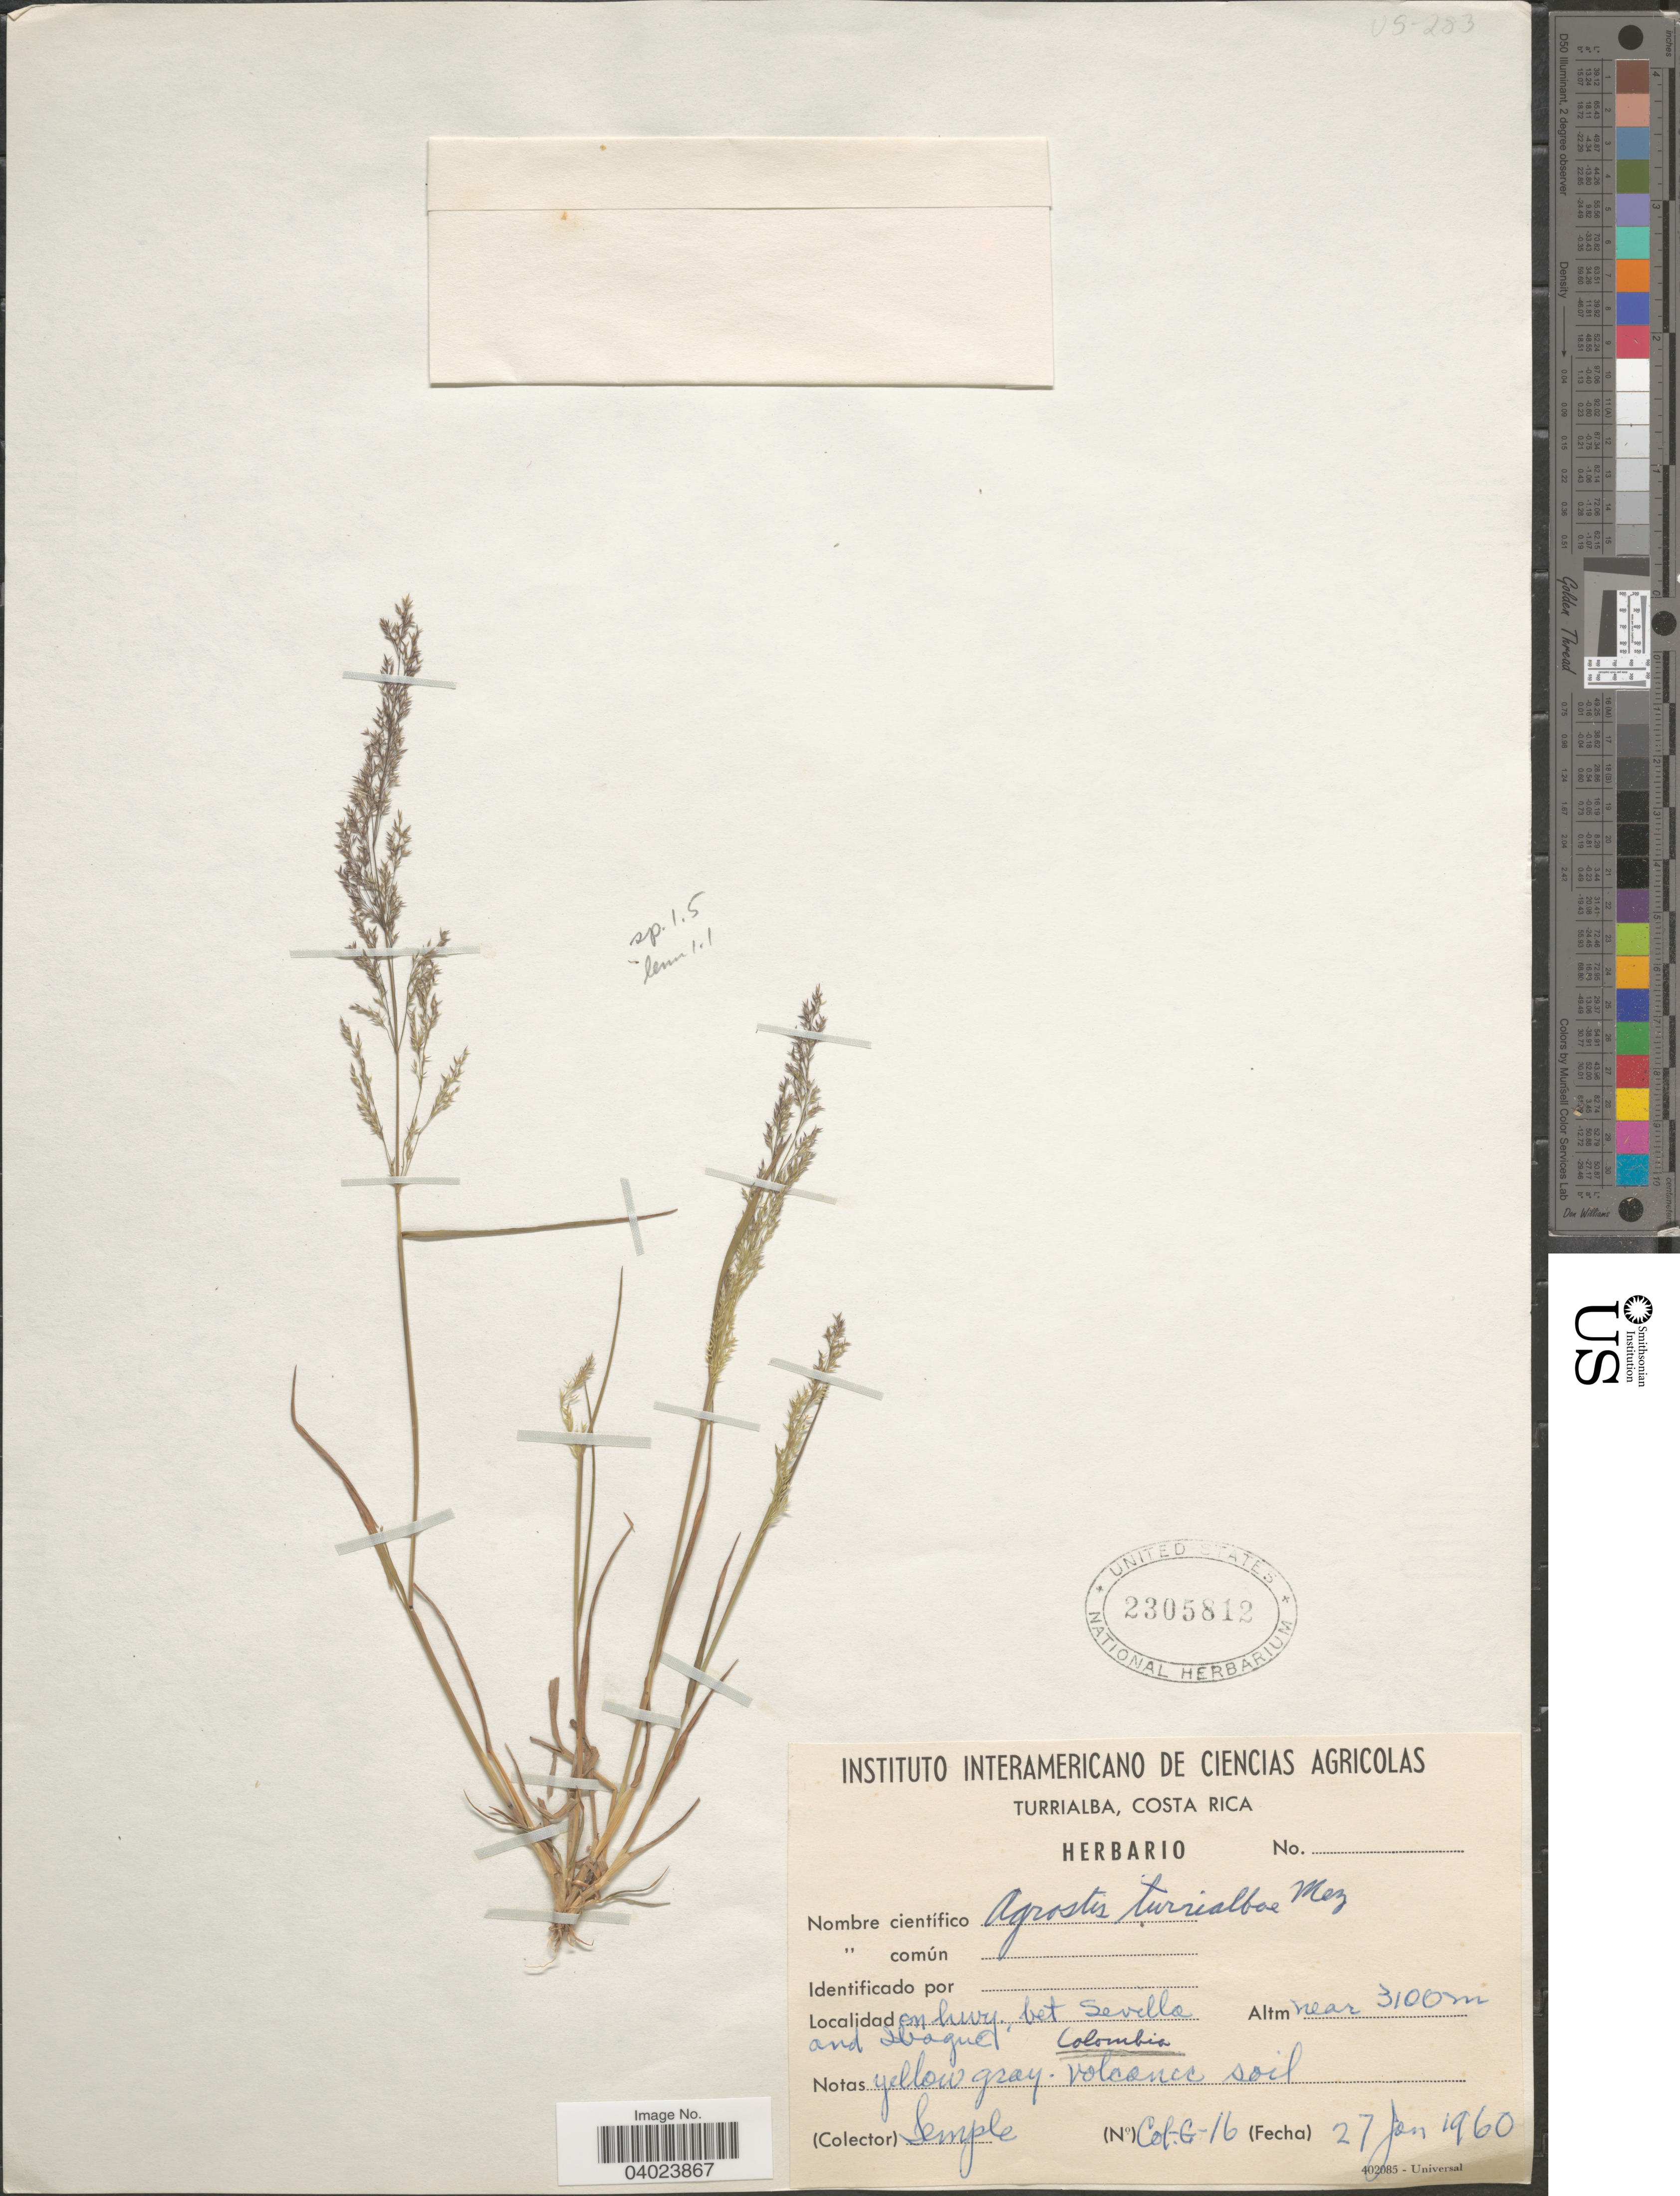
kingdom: Plantae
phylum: Tracheophyta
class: Liliopsida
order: Poales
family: Poaceae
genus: Agrostis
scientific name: Agrostis turrialbae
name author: Mez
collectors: Semple, --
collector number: Col*-G-16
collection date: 1960-01-27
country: Colombia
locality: On hwy., bet Sevilla and Ibague.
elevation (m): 3100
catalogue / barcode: US 2305812